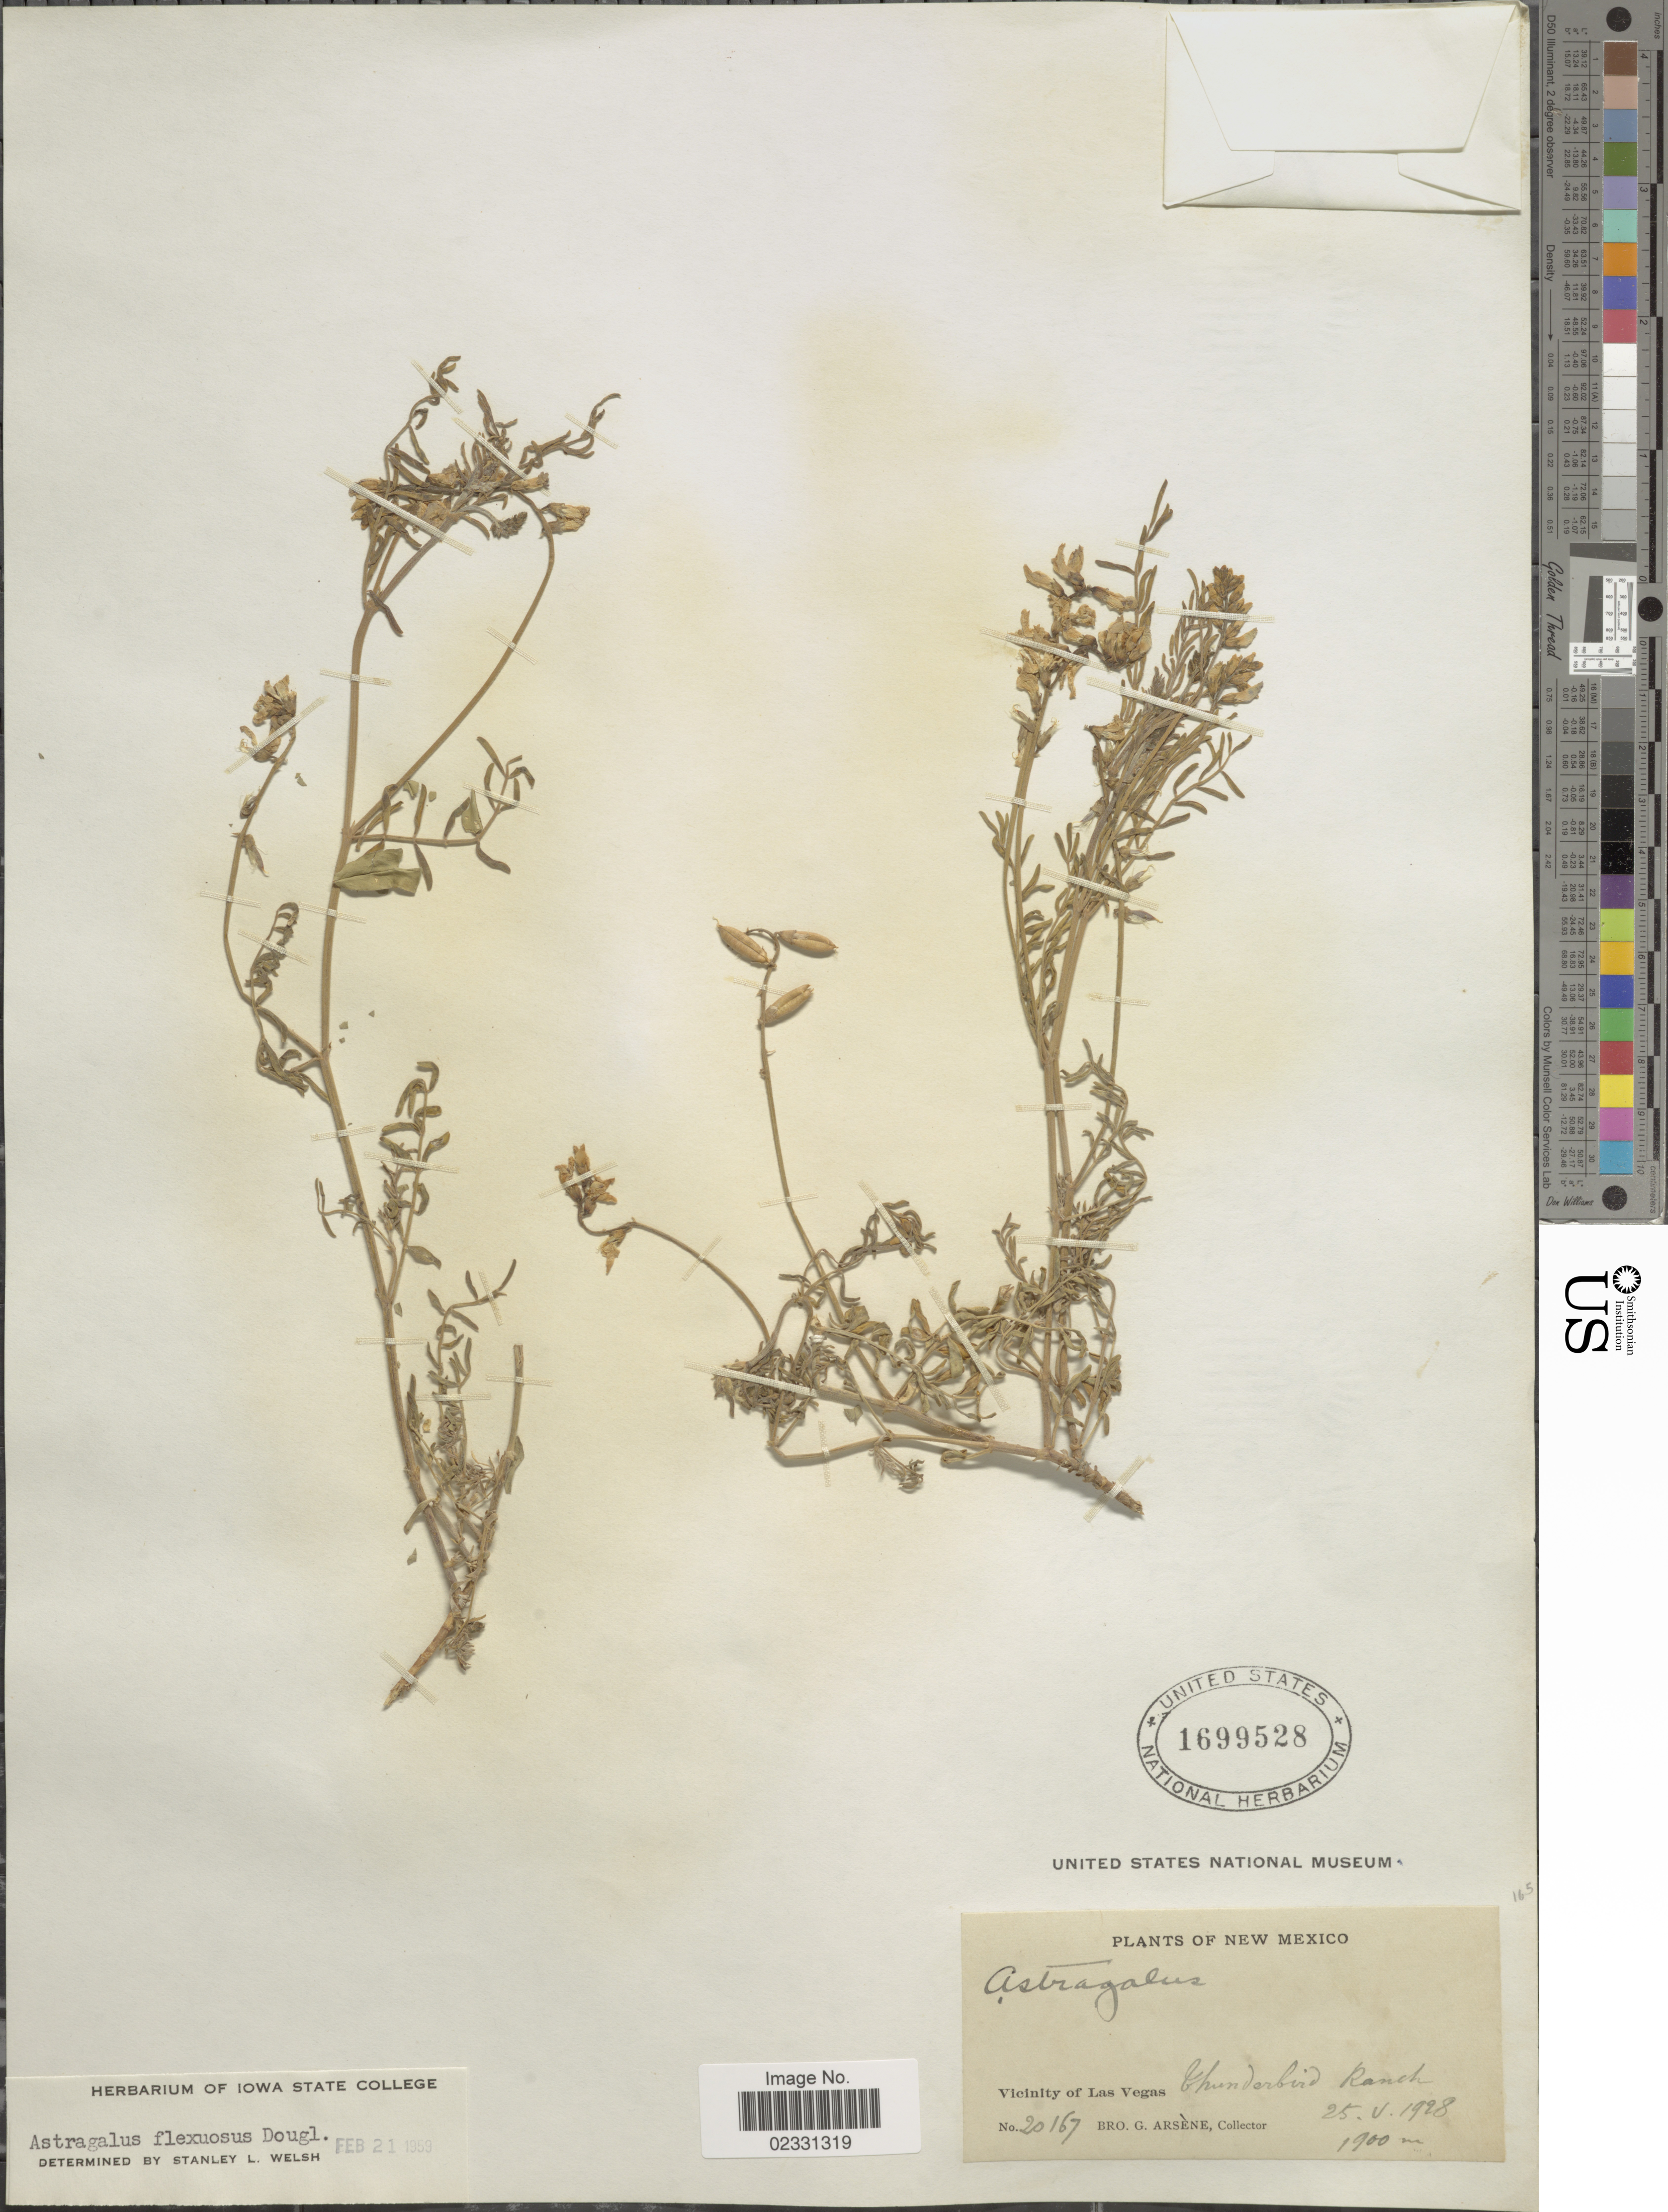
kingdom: Plantae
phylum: Tracheophyta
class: Magnoliopsida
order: Fabales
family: Fabaceae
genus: Astragalus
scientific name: Astragalus flexuosus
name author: (Hook.) Douglas ex G. Don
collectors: Bro. G. Arsène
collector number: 20167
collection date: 1928-05-25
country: United States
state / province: New Mexico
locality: Vicinity of Las Vegas, Thunderbird Ranch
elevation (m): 1900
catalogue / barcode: US 1699528